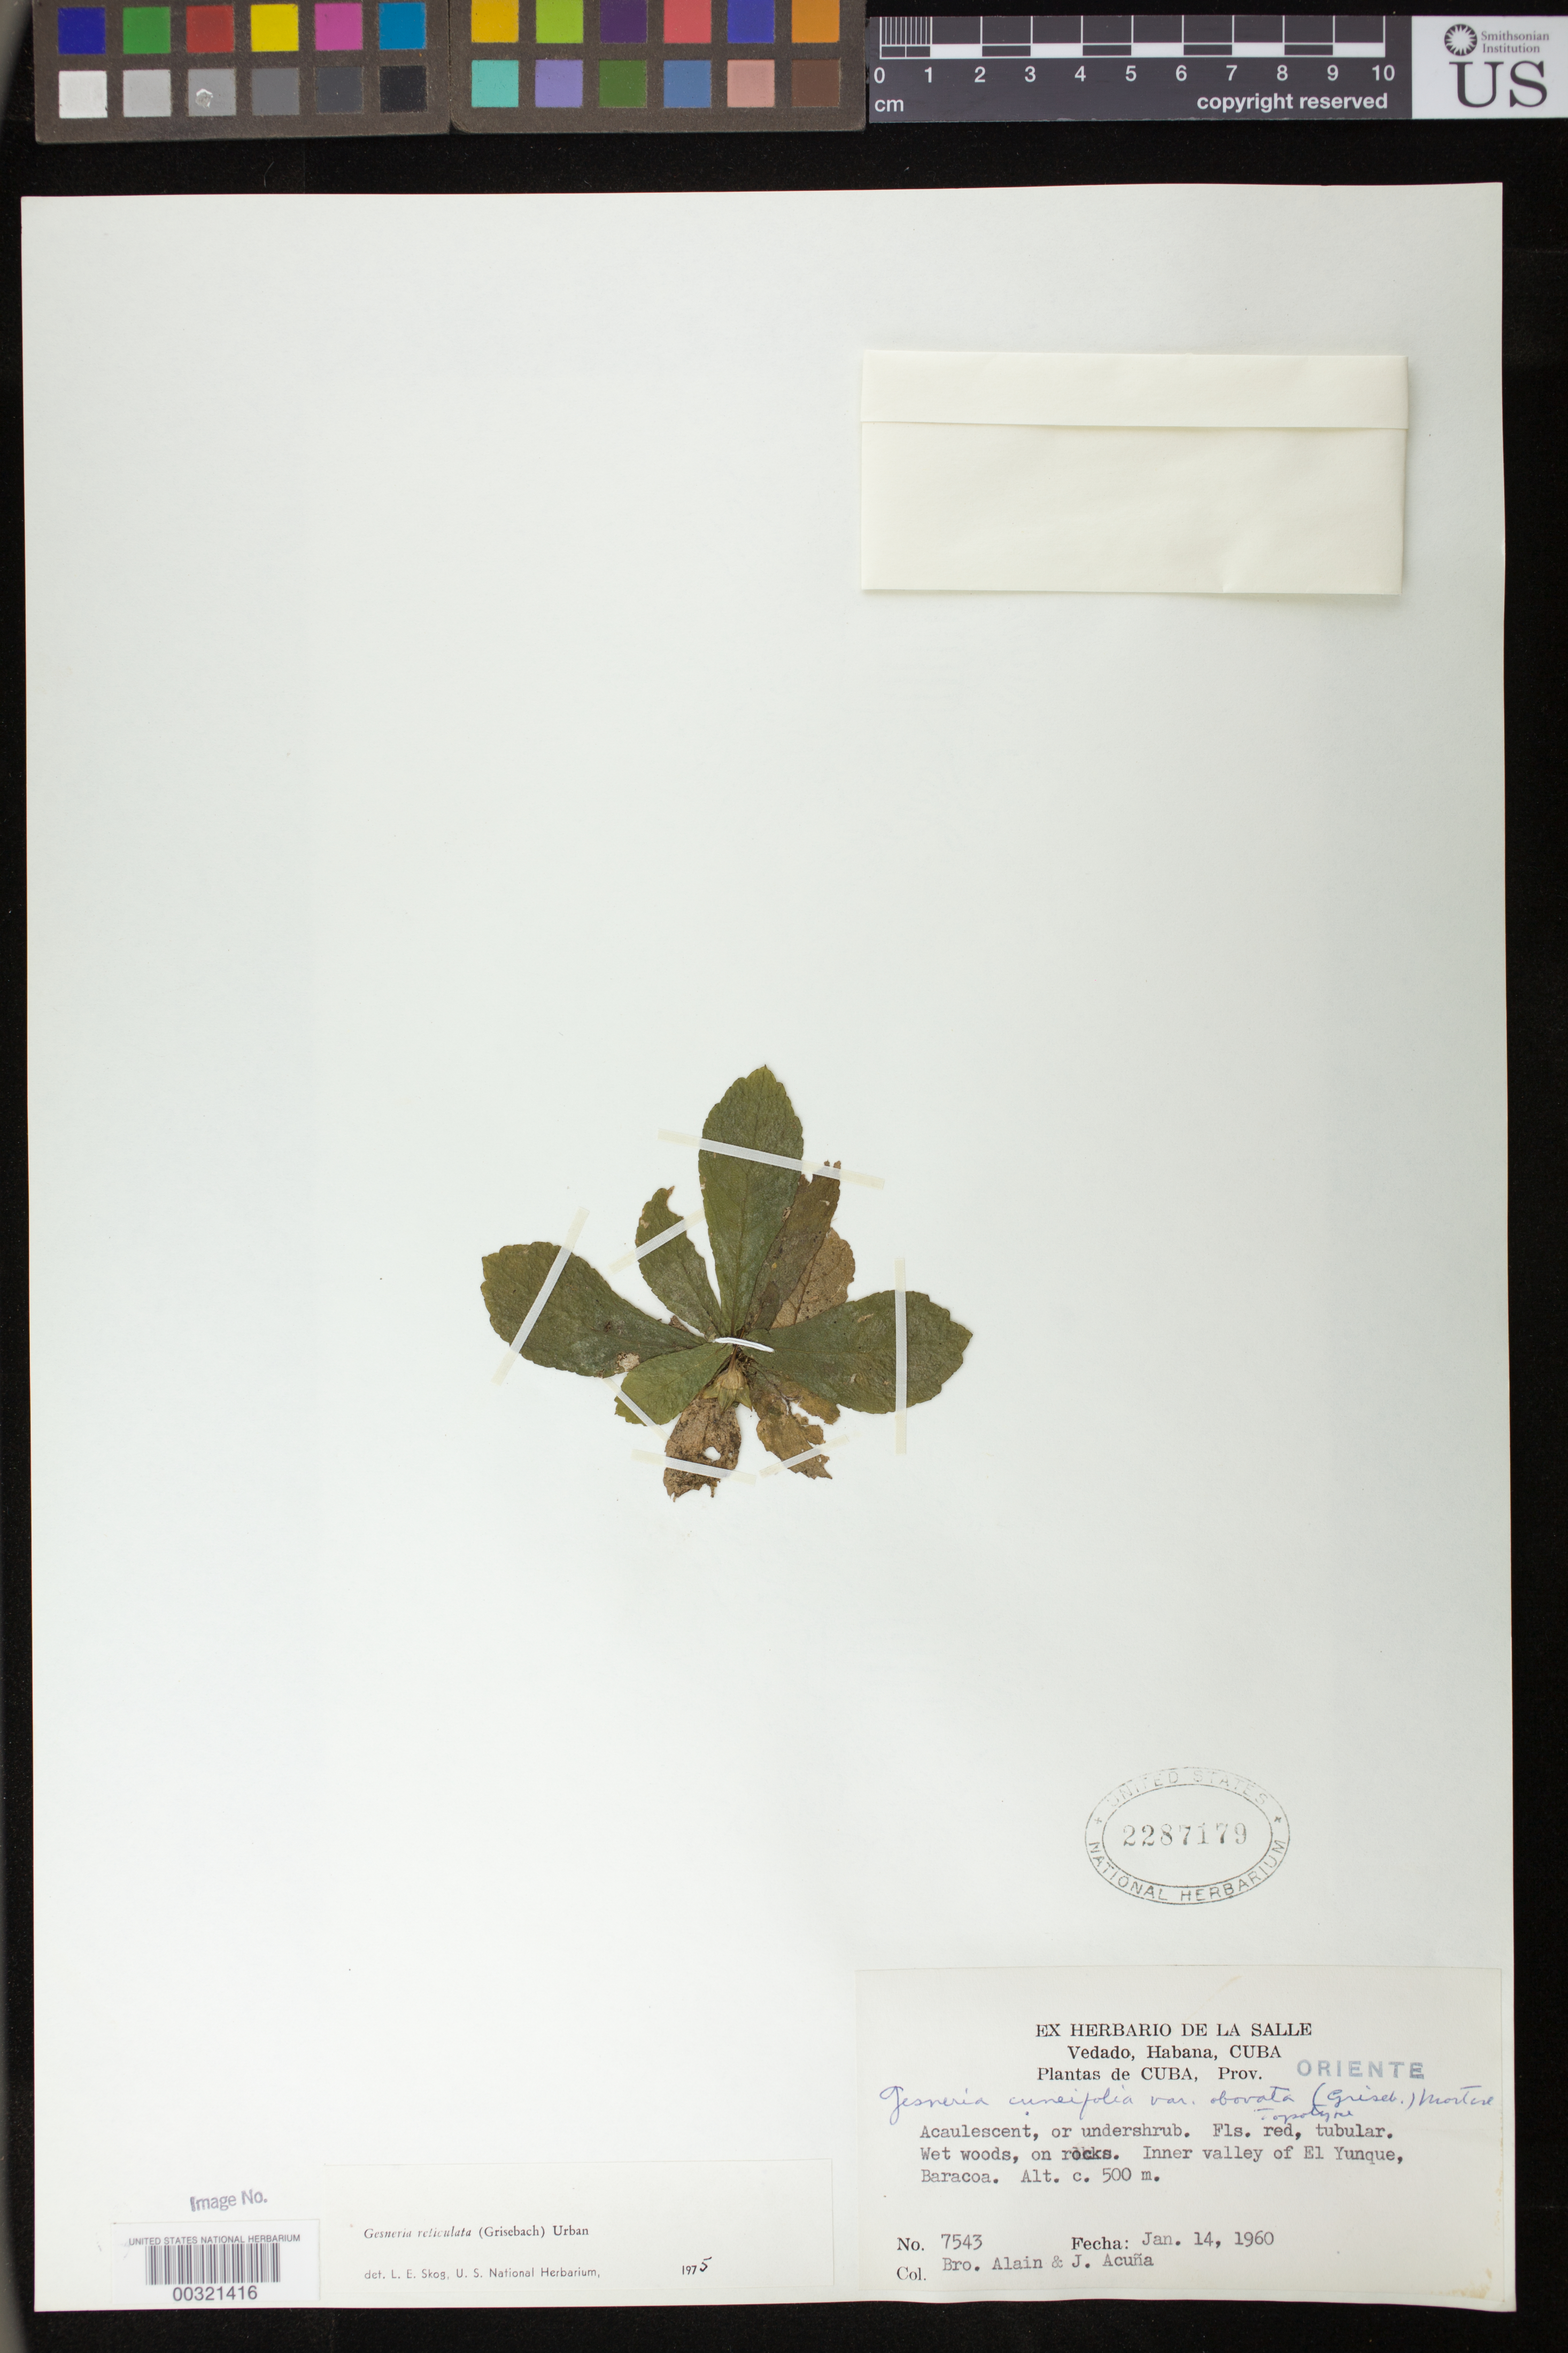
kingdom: Plantae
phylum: Tracheophyta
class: Magnoliopsida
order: Lamiales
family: Gesneriaceae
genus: Gesneria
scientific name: Gesneria reticulata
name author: (Griseb.) Urb.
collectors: A. H. Liogier & J. Acuña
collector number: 7543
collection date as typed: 14 Jan 1960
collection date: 1960-01-14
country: Cuba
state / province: Oriente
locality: Inner valley of El Yunque, Baracoa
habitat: Wet woods, on rocks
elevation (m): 500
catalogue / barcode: US 2287179